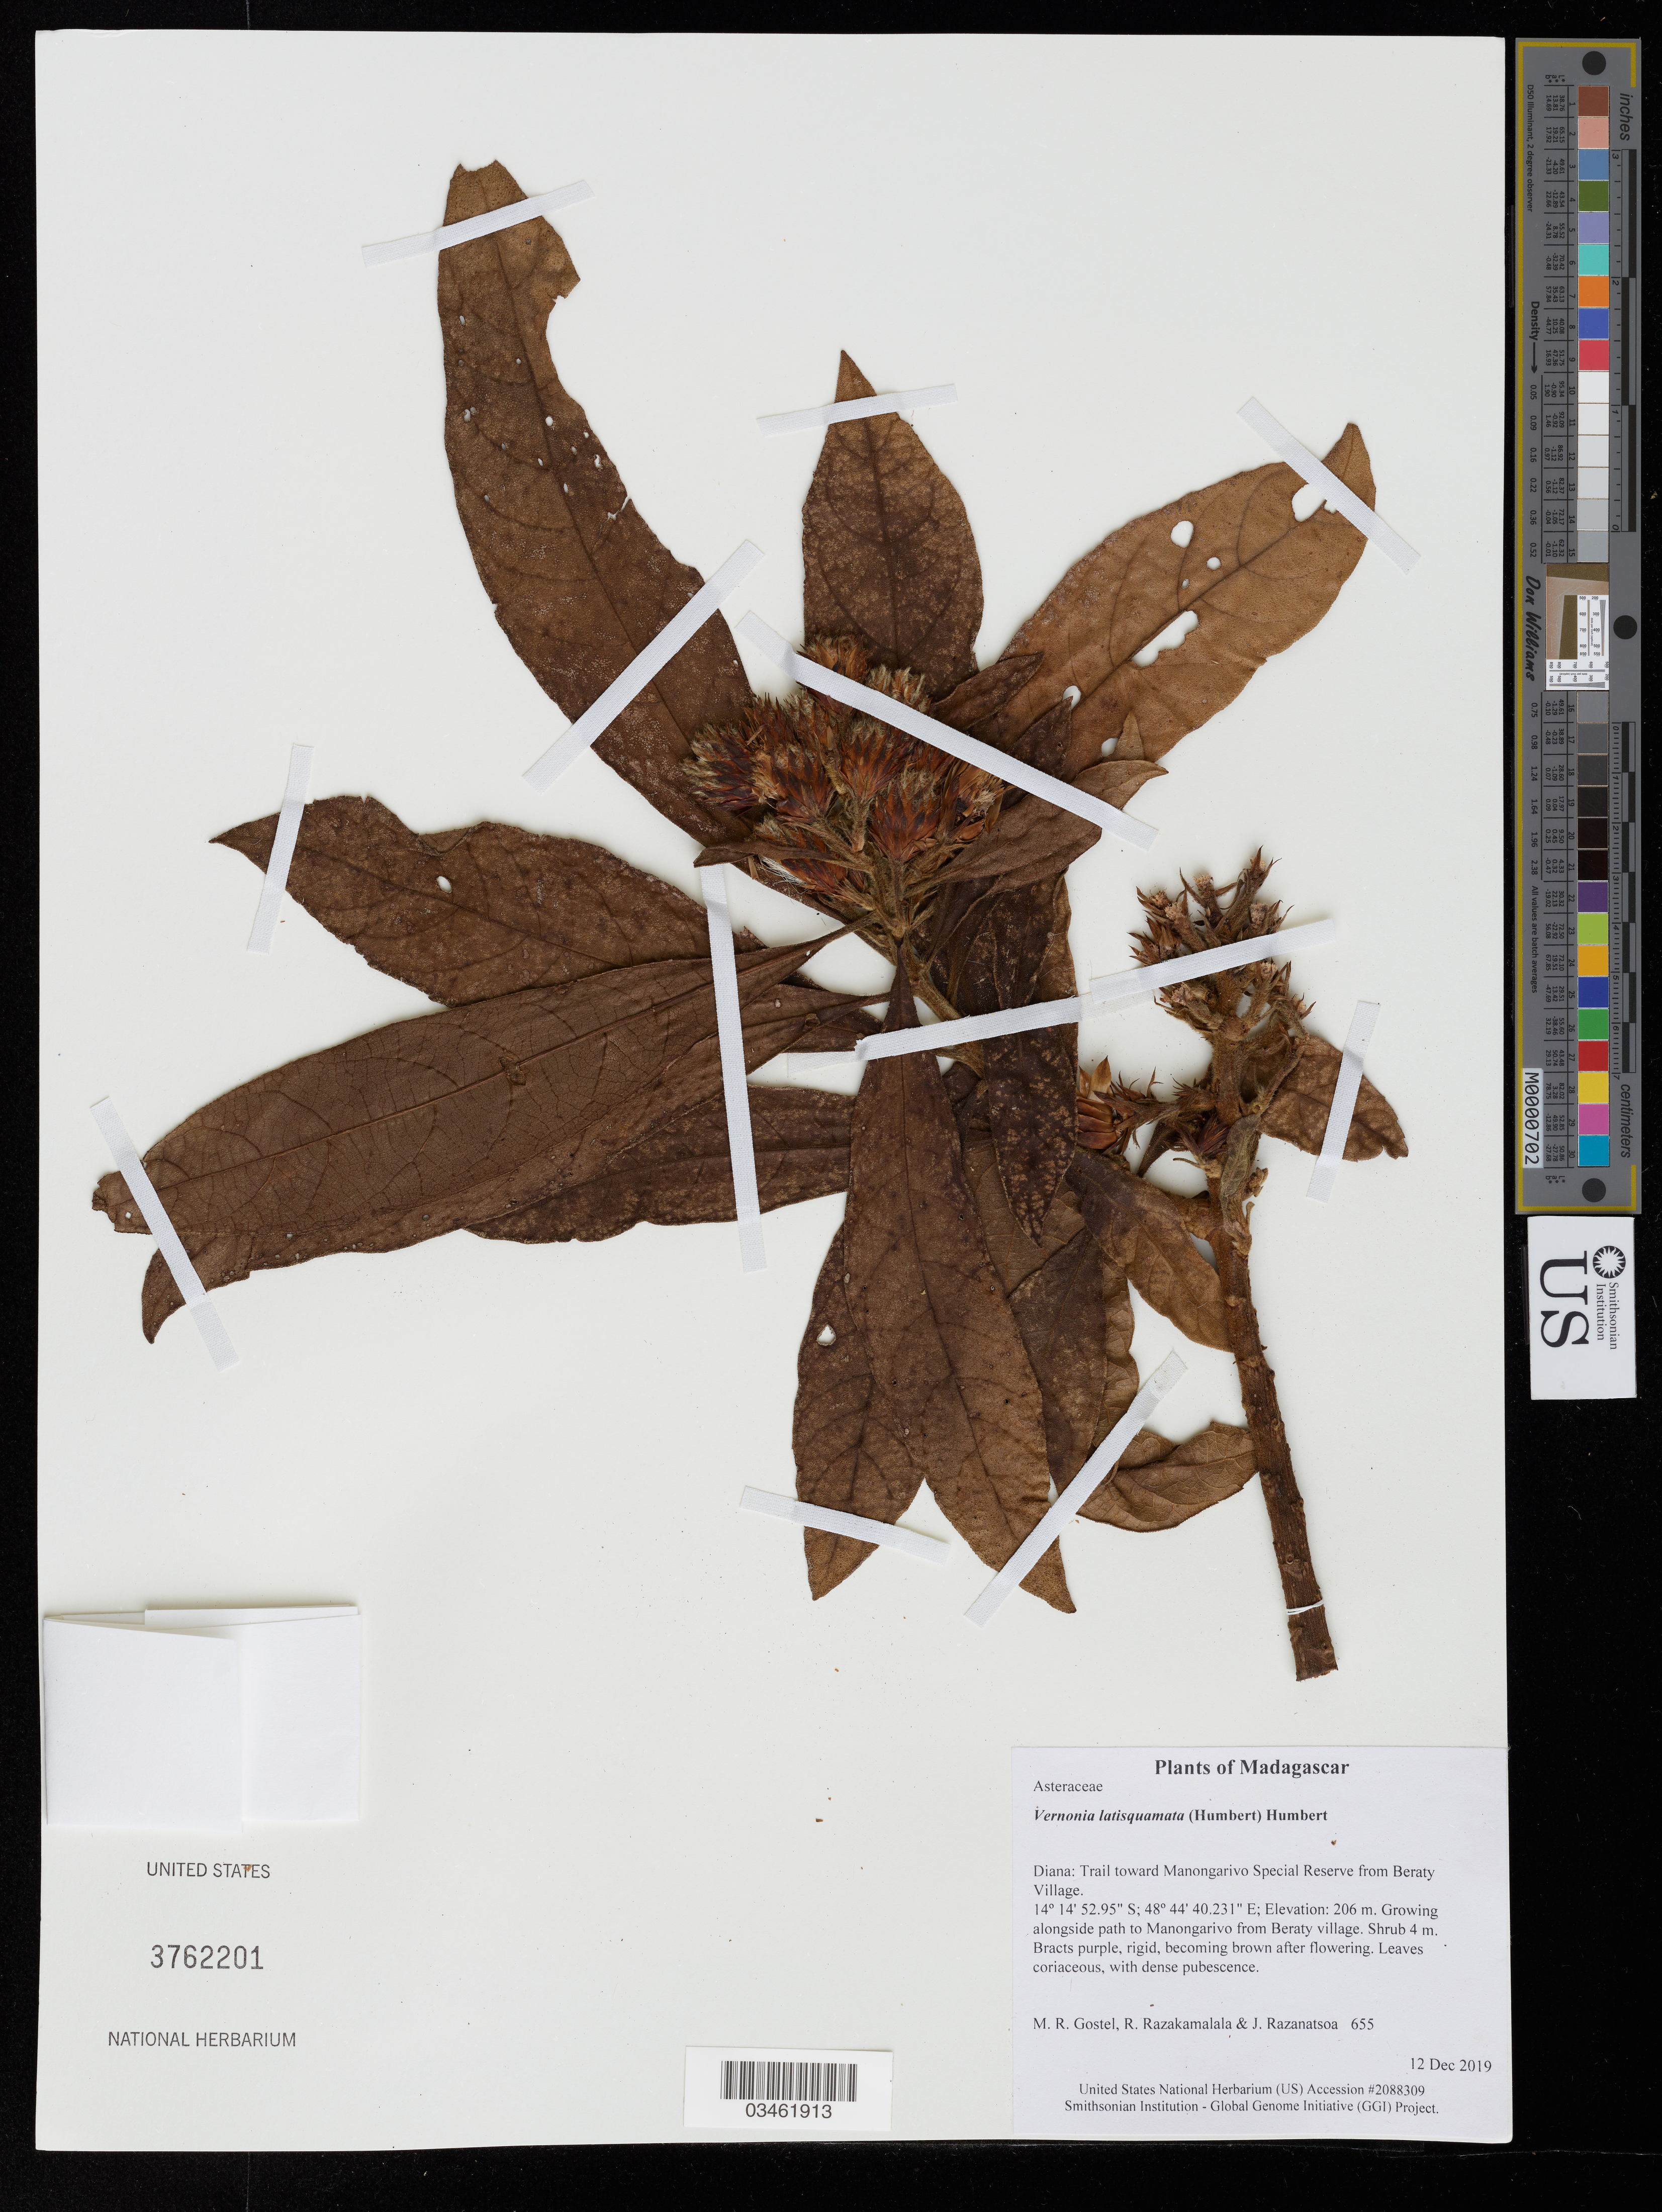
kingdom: Plantae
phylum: Tracheophyta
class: Magnoliopsida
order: Asterales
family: Asteraceae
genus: Vernonia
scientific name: Vernonia latisquamata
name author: (Humbert) Humbert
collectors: M. R. Gostel, R. Razakamalala & J. Razanatsoa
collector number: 655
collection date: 2019-12-12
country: Madagascar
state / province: Diana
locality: Trail toward Manongarivo Special Reserve from Beraty Village. Alongside path to Manongarivo from Beraty village.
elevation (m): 206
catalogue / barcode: US 3762201